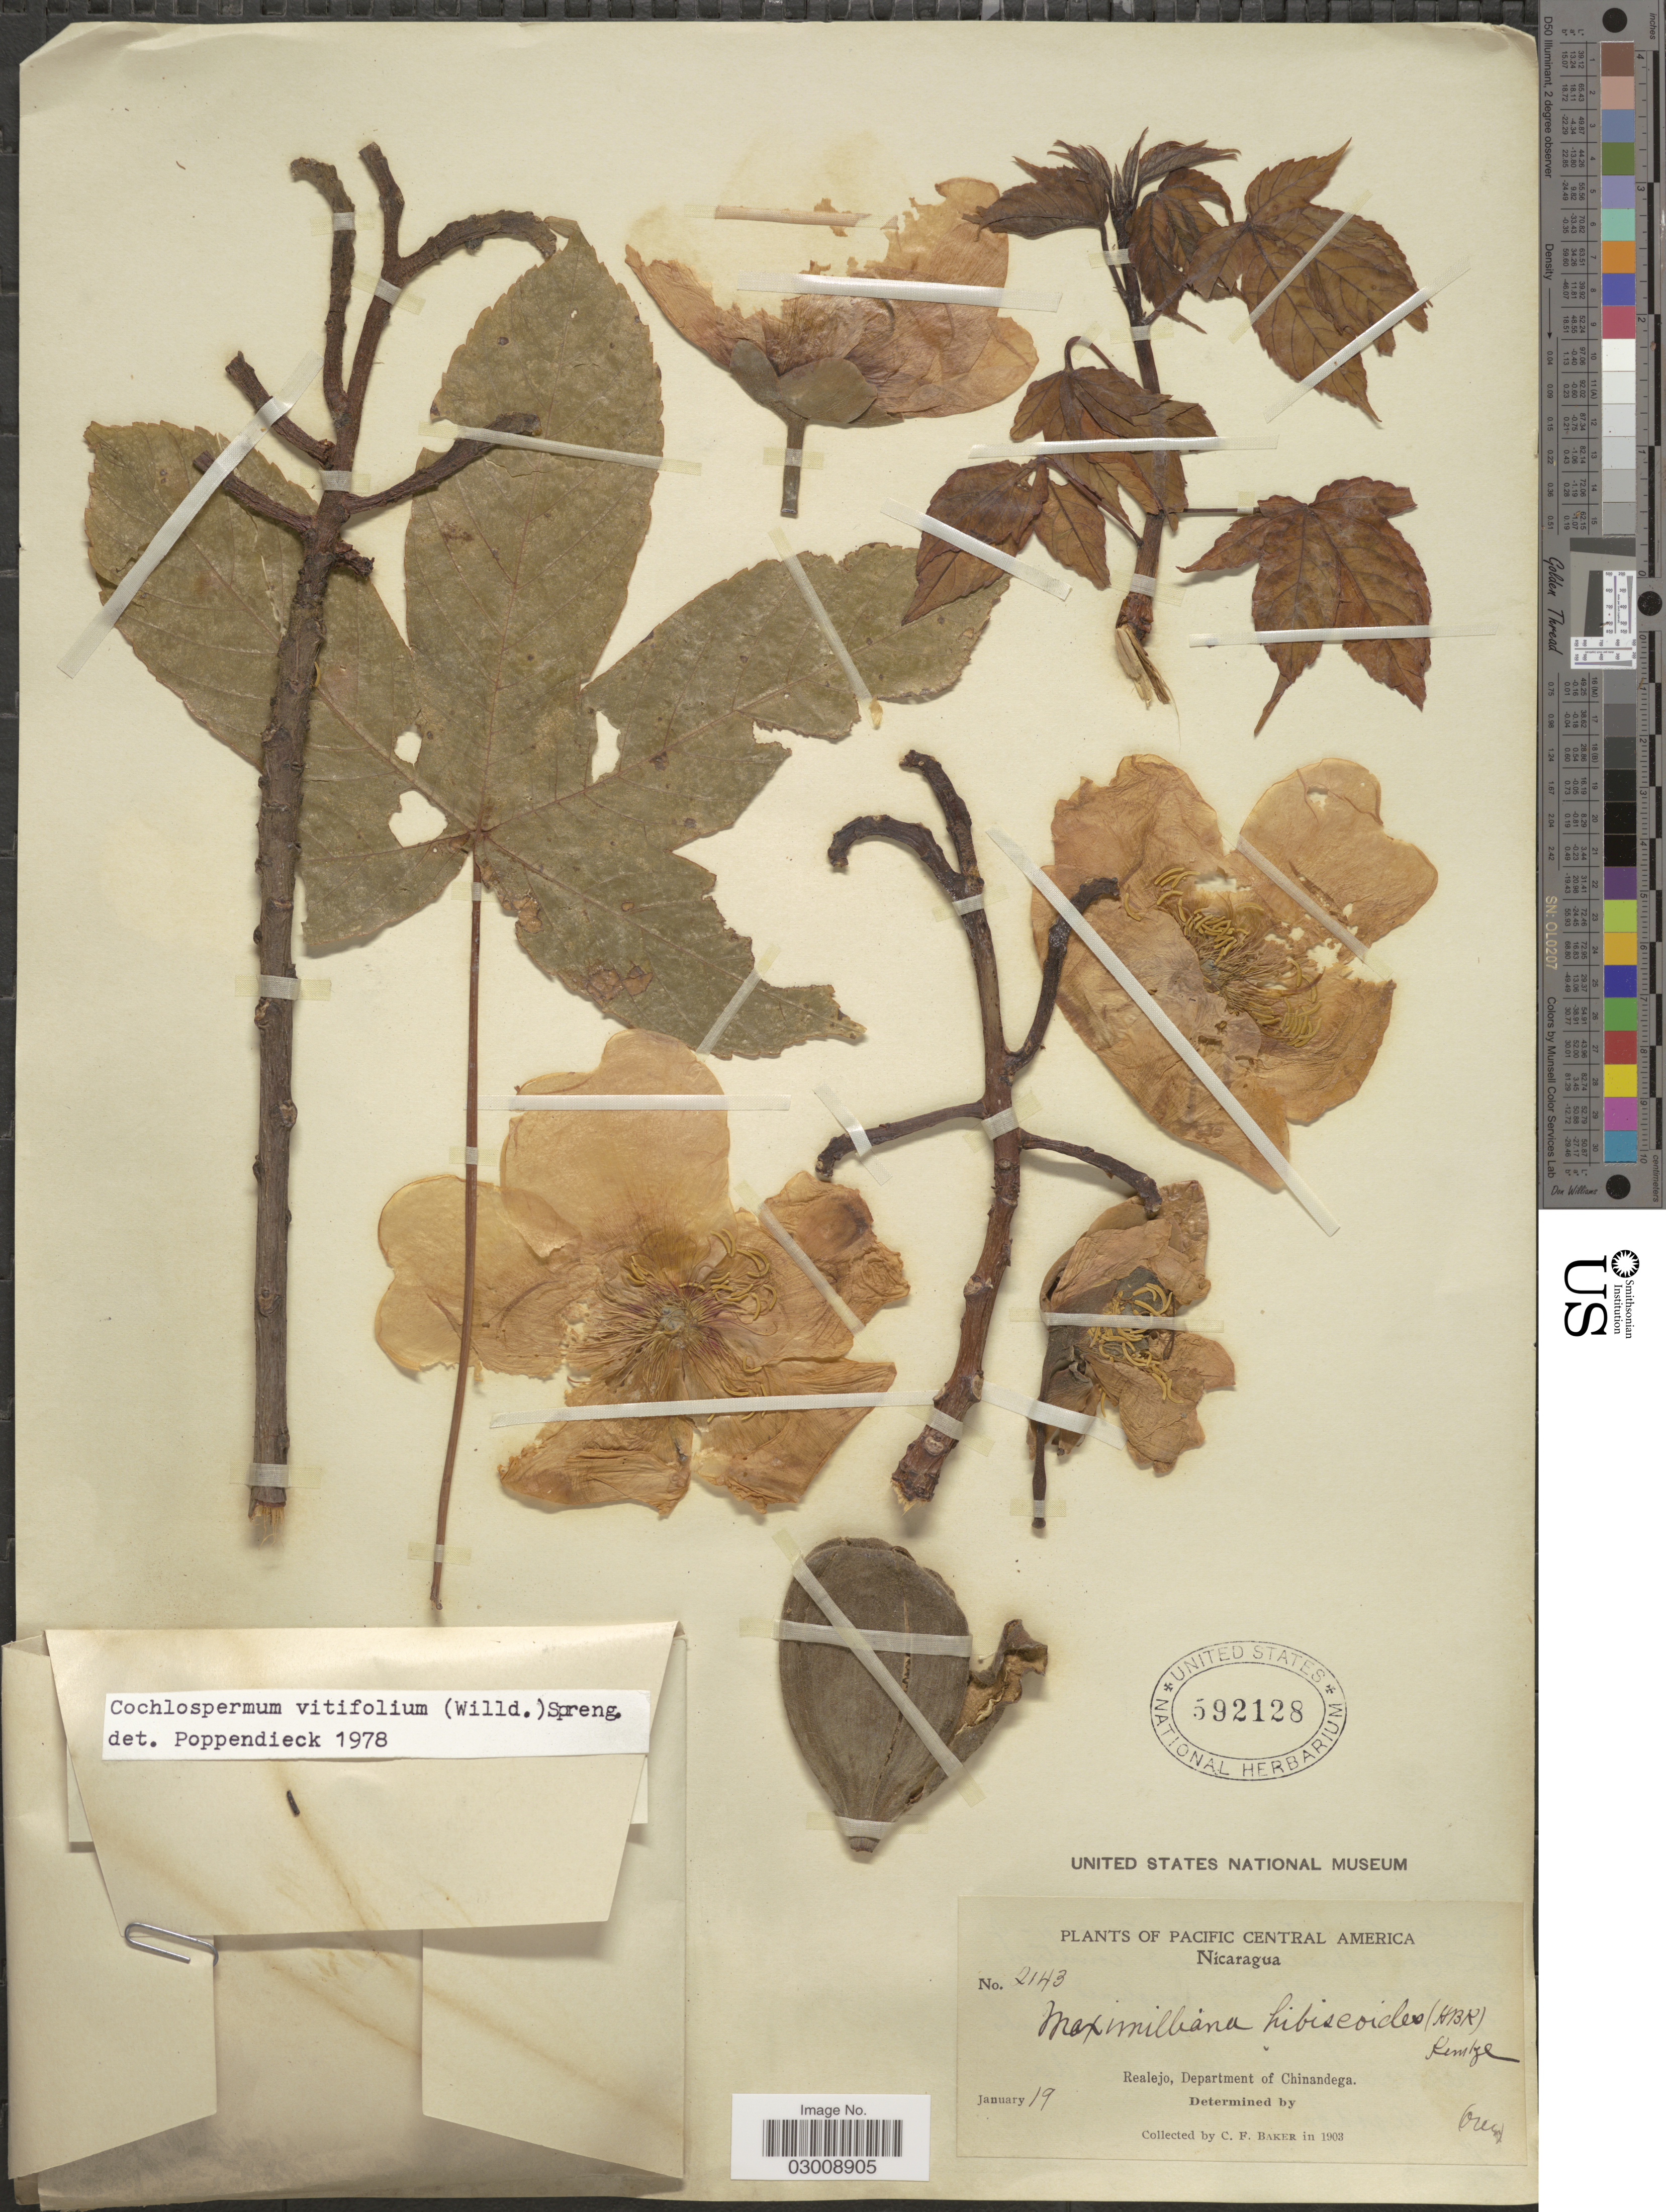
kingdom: Plantae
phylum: Tracheophyta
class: Magnoliopsida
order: Malvales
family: Cochlospermaceae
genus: Cochlospermum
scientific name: Cochlospermum vitifolium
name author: (Willd.) Spreng.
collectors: C. F. Baker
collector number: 2143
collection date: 1903-01-19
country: Nicaragua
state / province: Chinandega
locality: Pacific Central America. Realejo, Department of Chinandega.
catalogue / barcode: US 592128